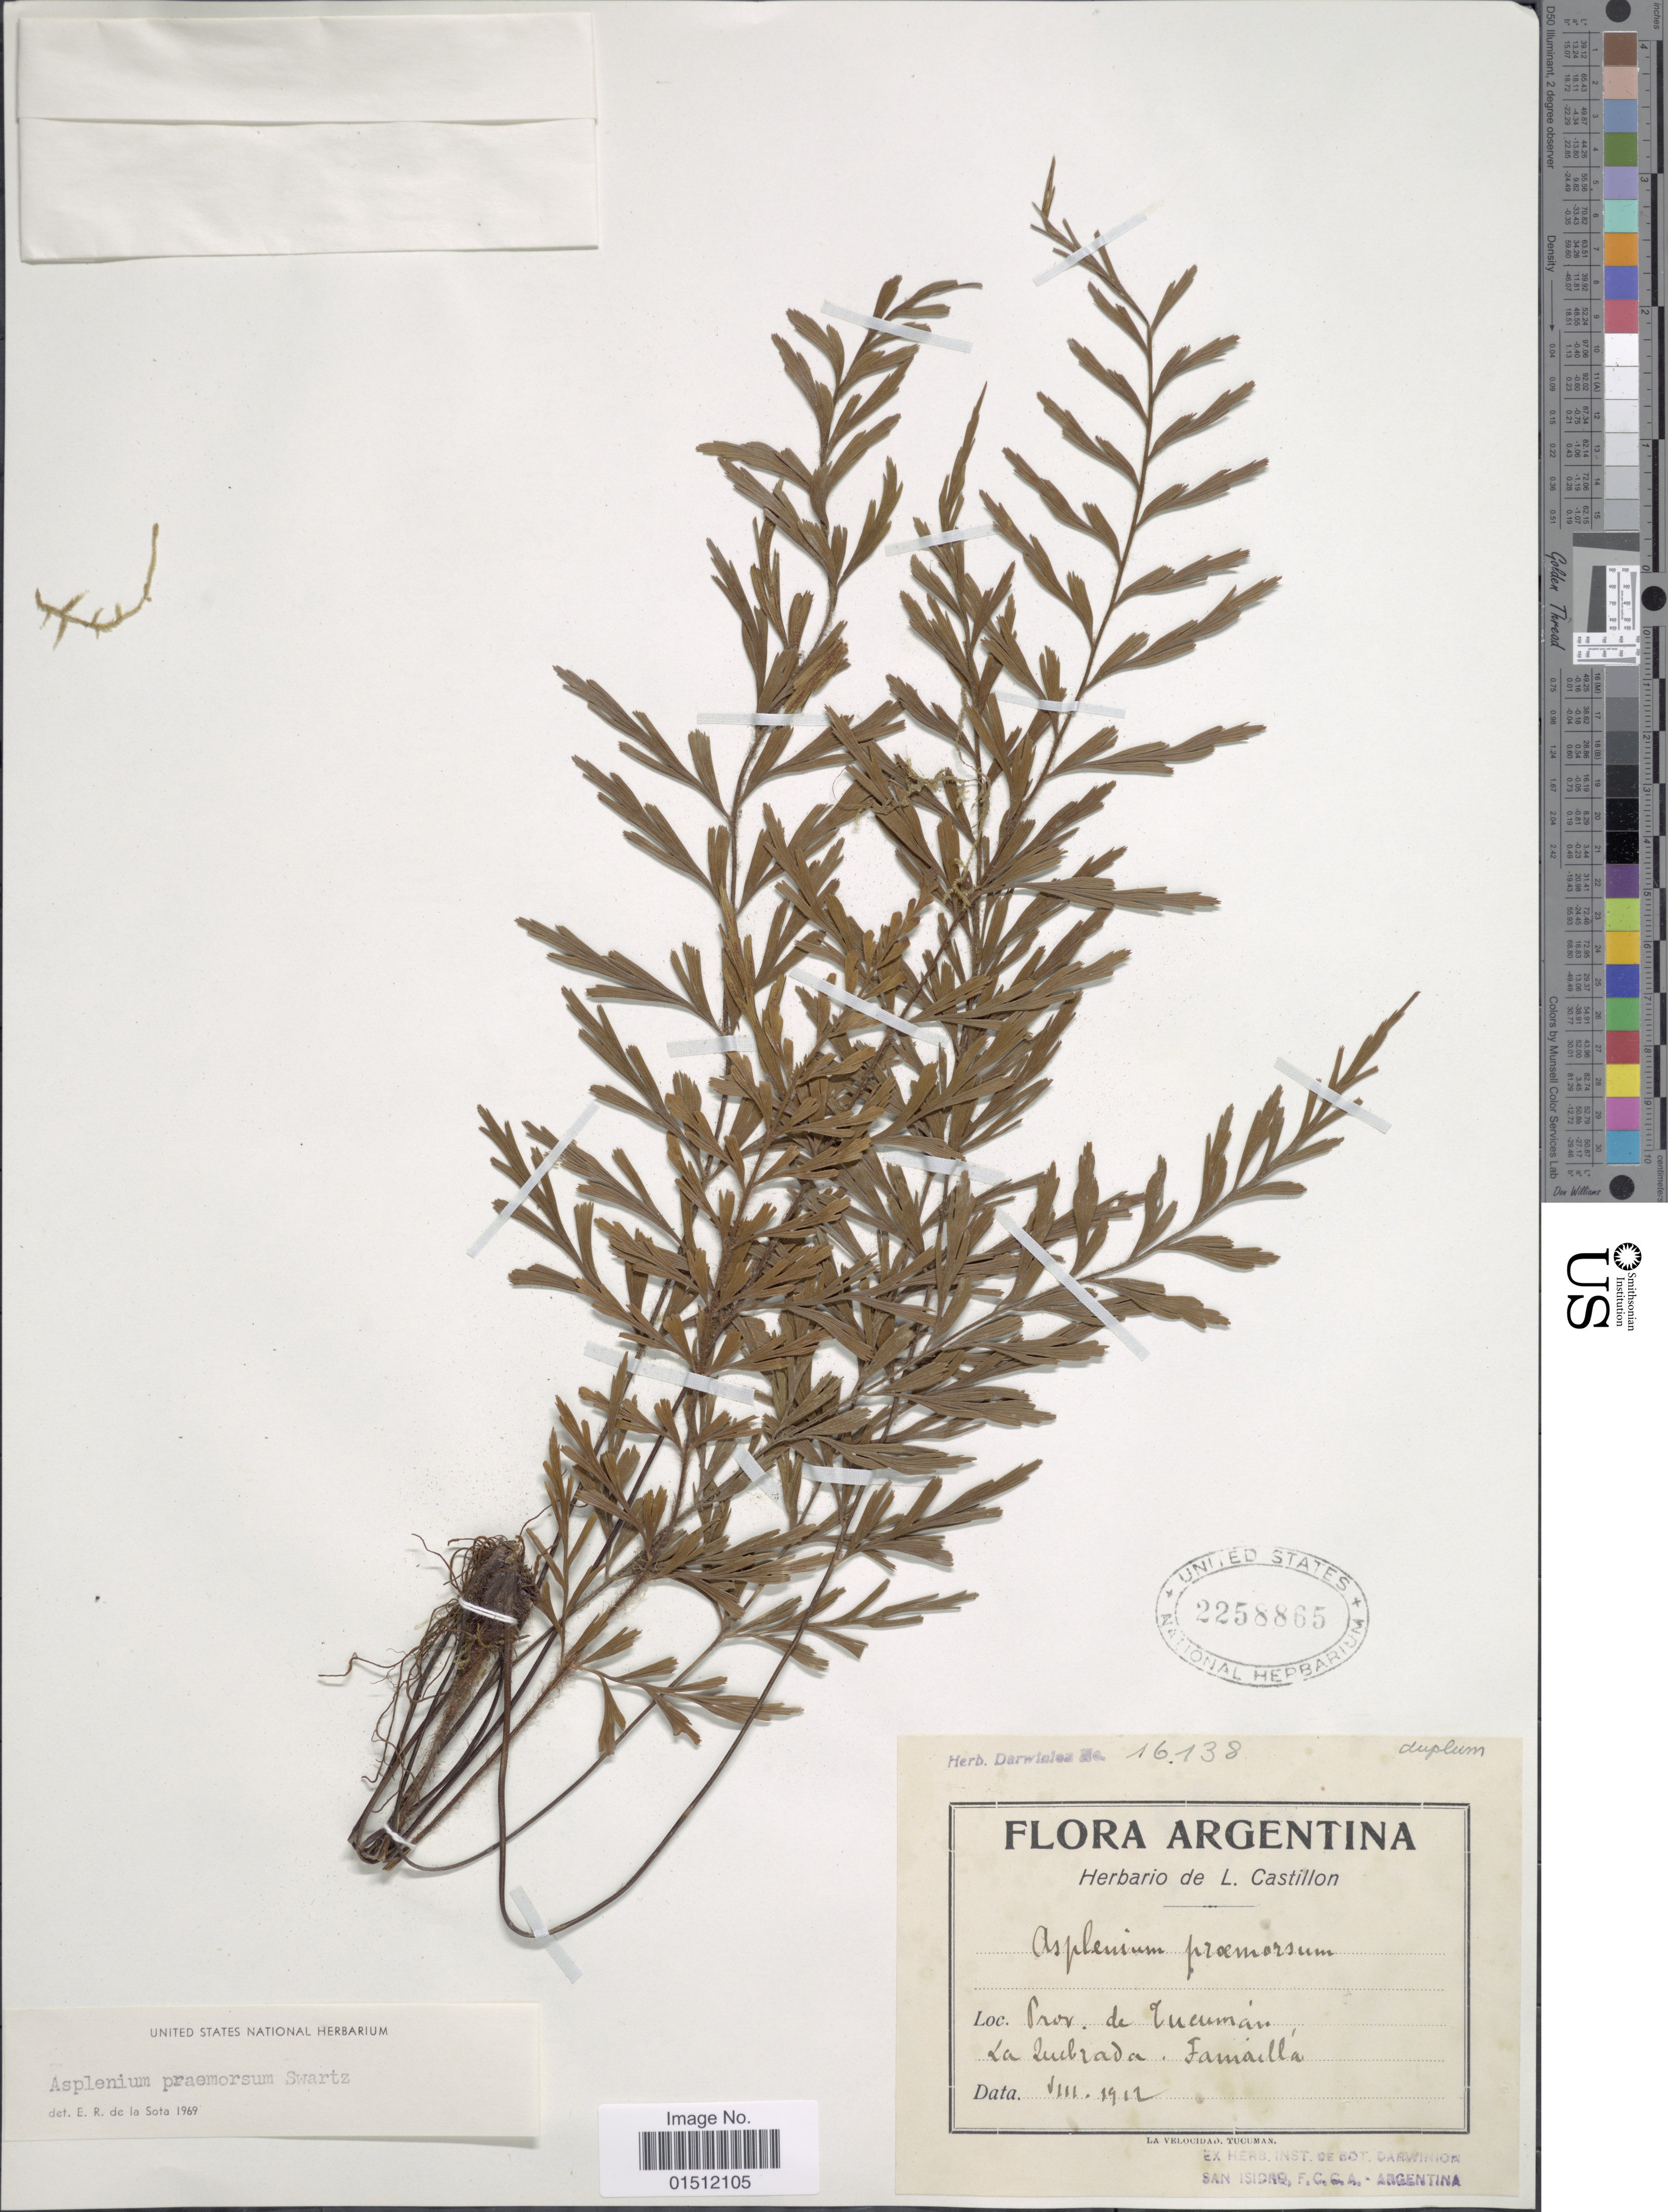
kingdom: Plantae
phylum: Tracheophyta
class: Polypodiopsida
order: Polypodiales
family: Aspleniaceae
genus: Asplenium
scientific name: Asplenium praemorsum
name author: Sw.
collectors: ex herb. L. Castillon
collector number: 16138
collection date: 1912-08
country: Argentina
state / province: Tucuman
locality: Prov. de Tucuman, la Quebrada, Famailla.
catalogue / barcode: US 2258865